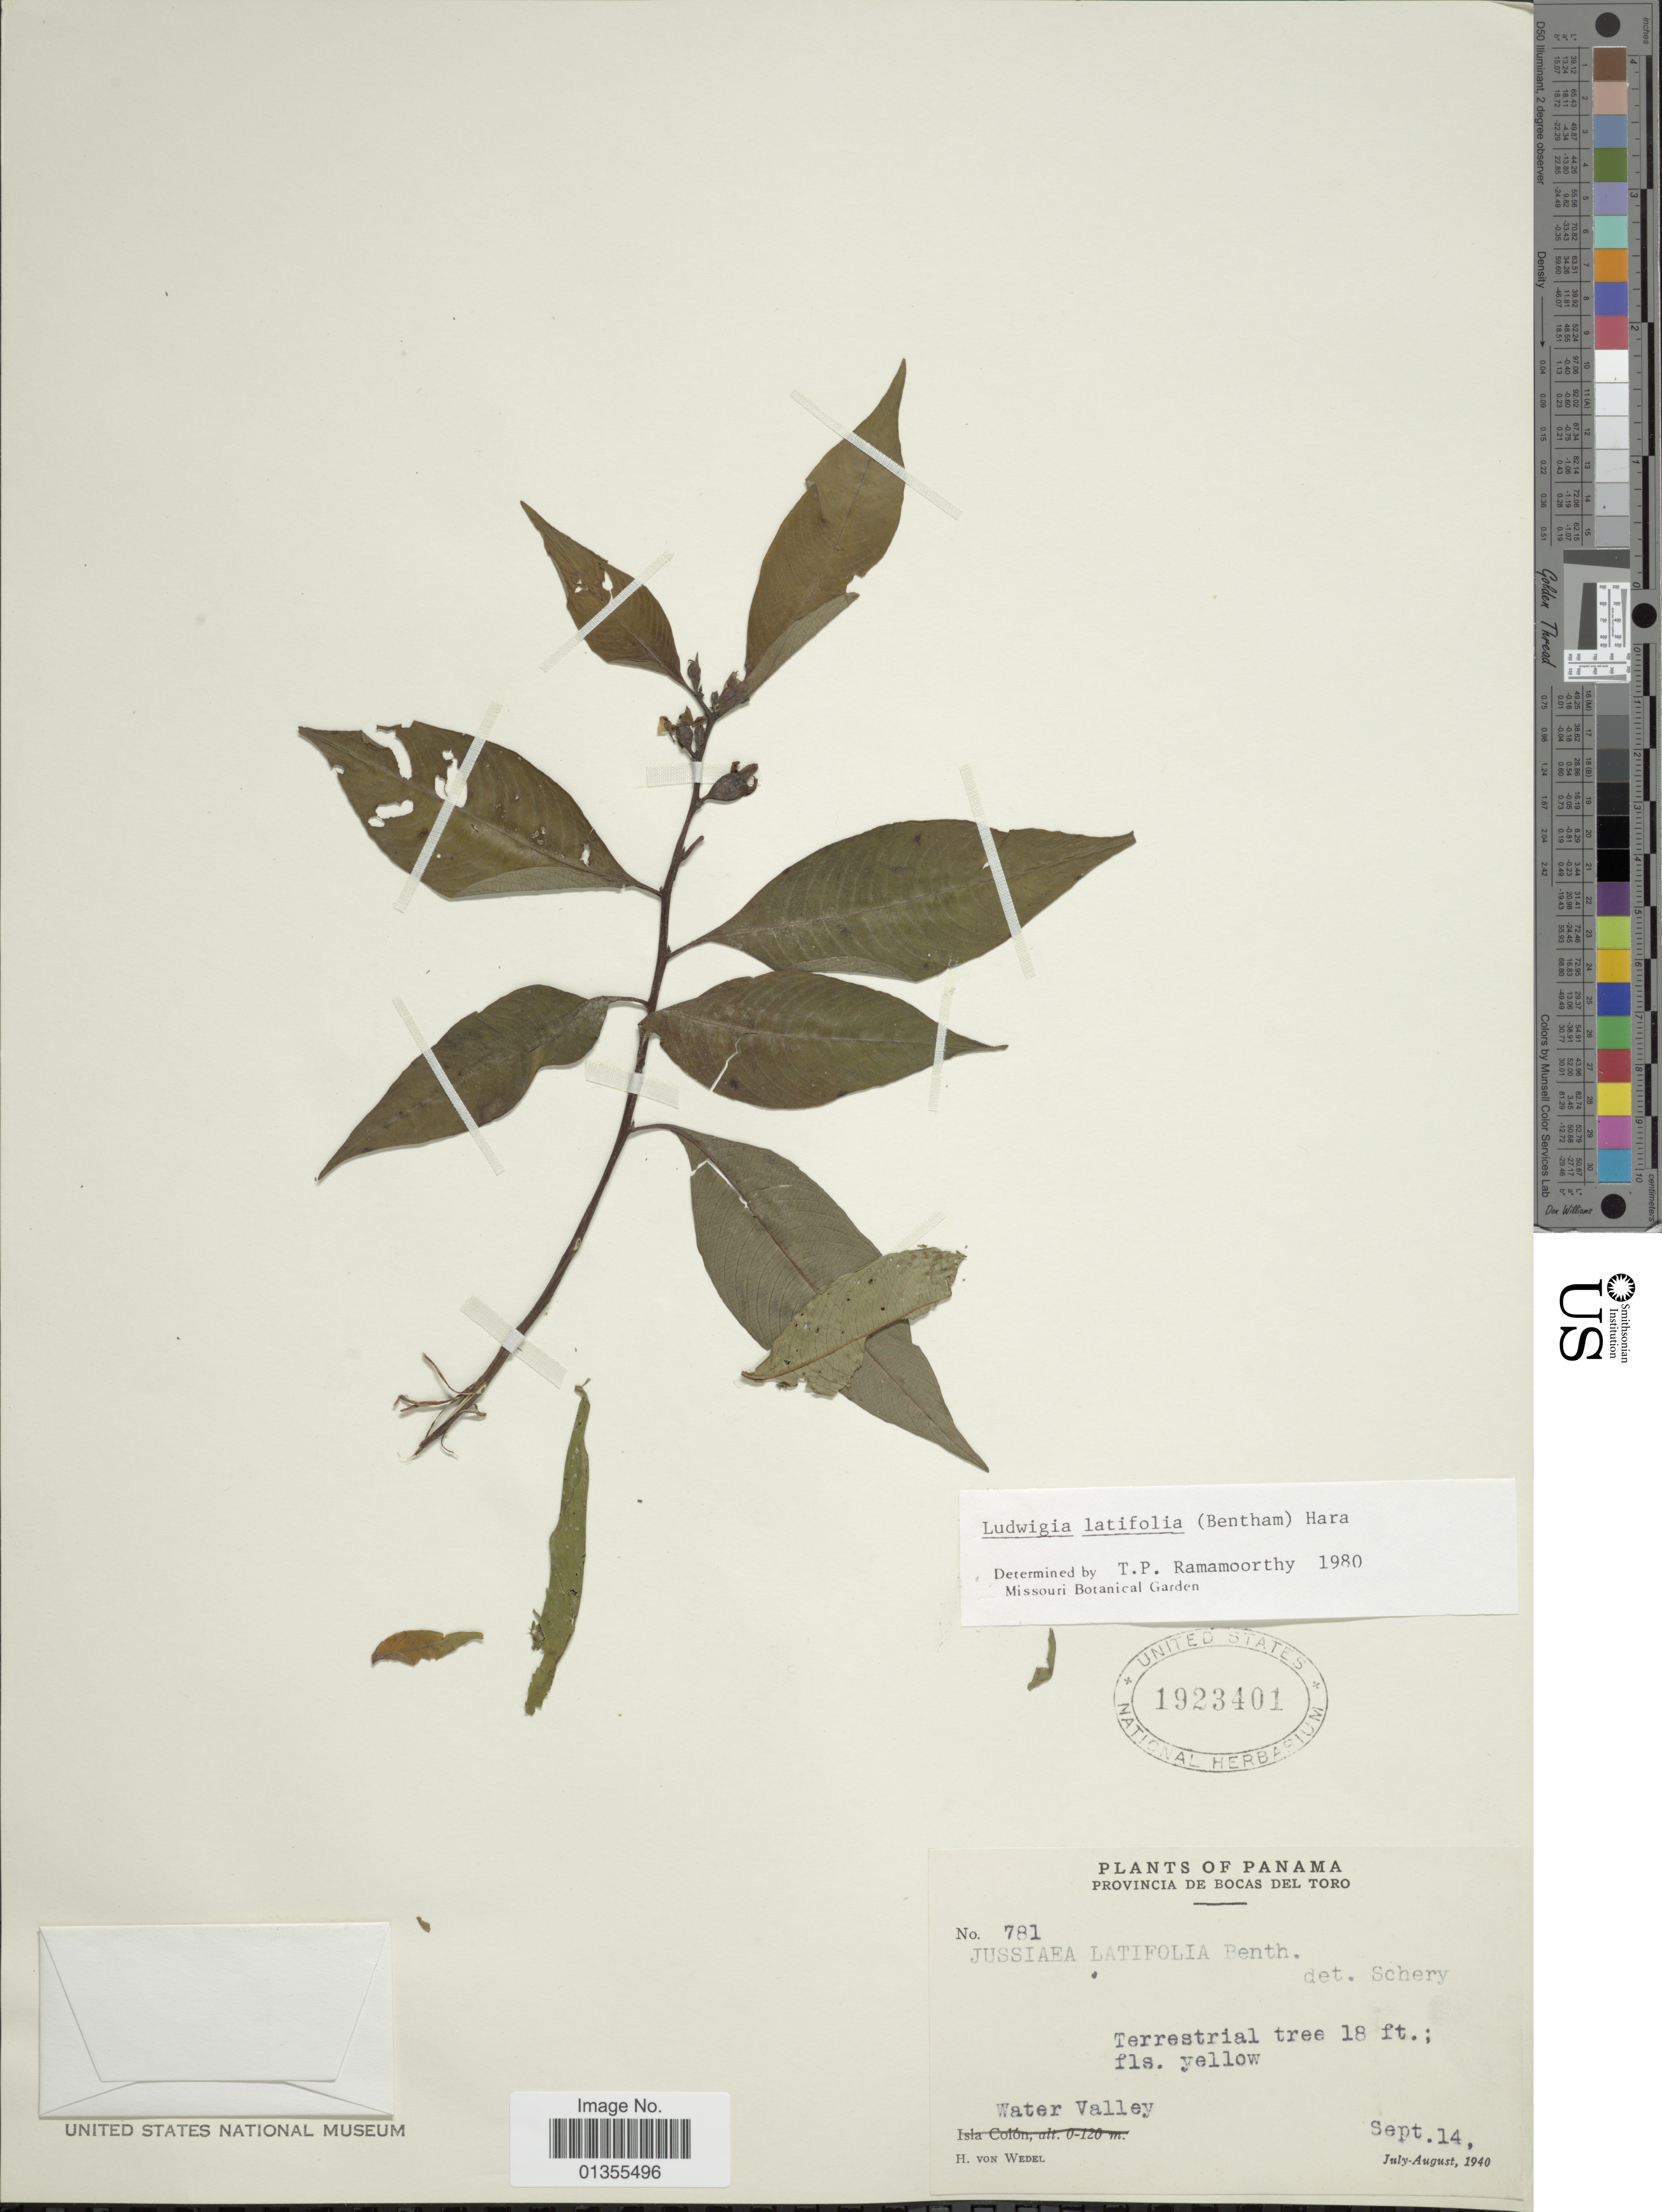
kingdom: Plantae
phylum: Tracheophyta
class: Magnoliopsida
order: Myrtales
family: Onagraceae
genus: Ludwigia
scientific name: Ludwigia latifolia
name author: (Benth.) H. Hara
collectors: H. von Wedel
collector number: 781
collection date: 1940-09-14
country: Panama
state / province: Bocas del Toro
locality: Water Valley.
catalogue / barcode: US 1923401